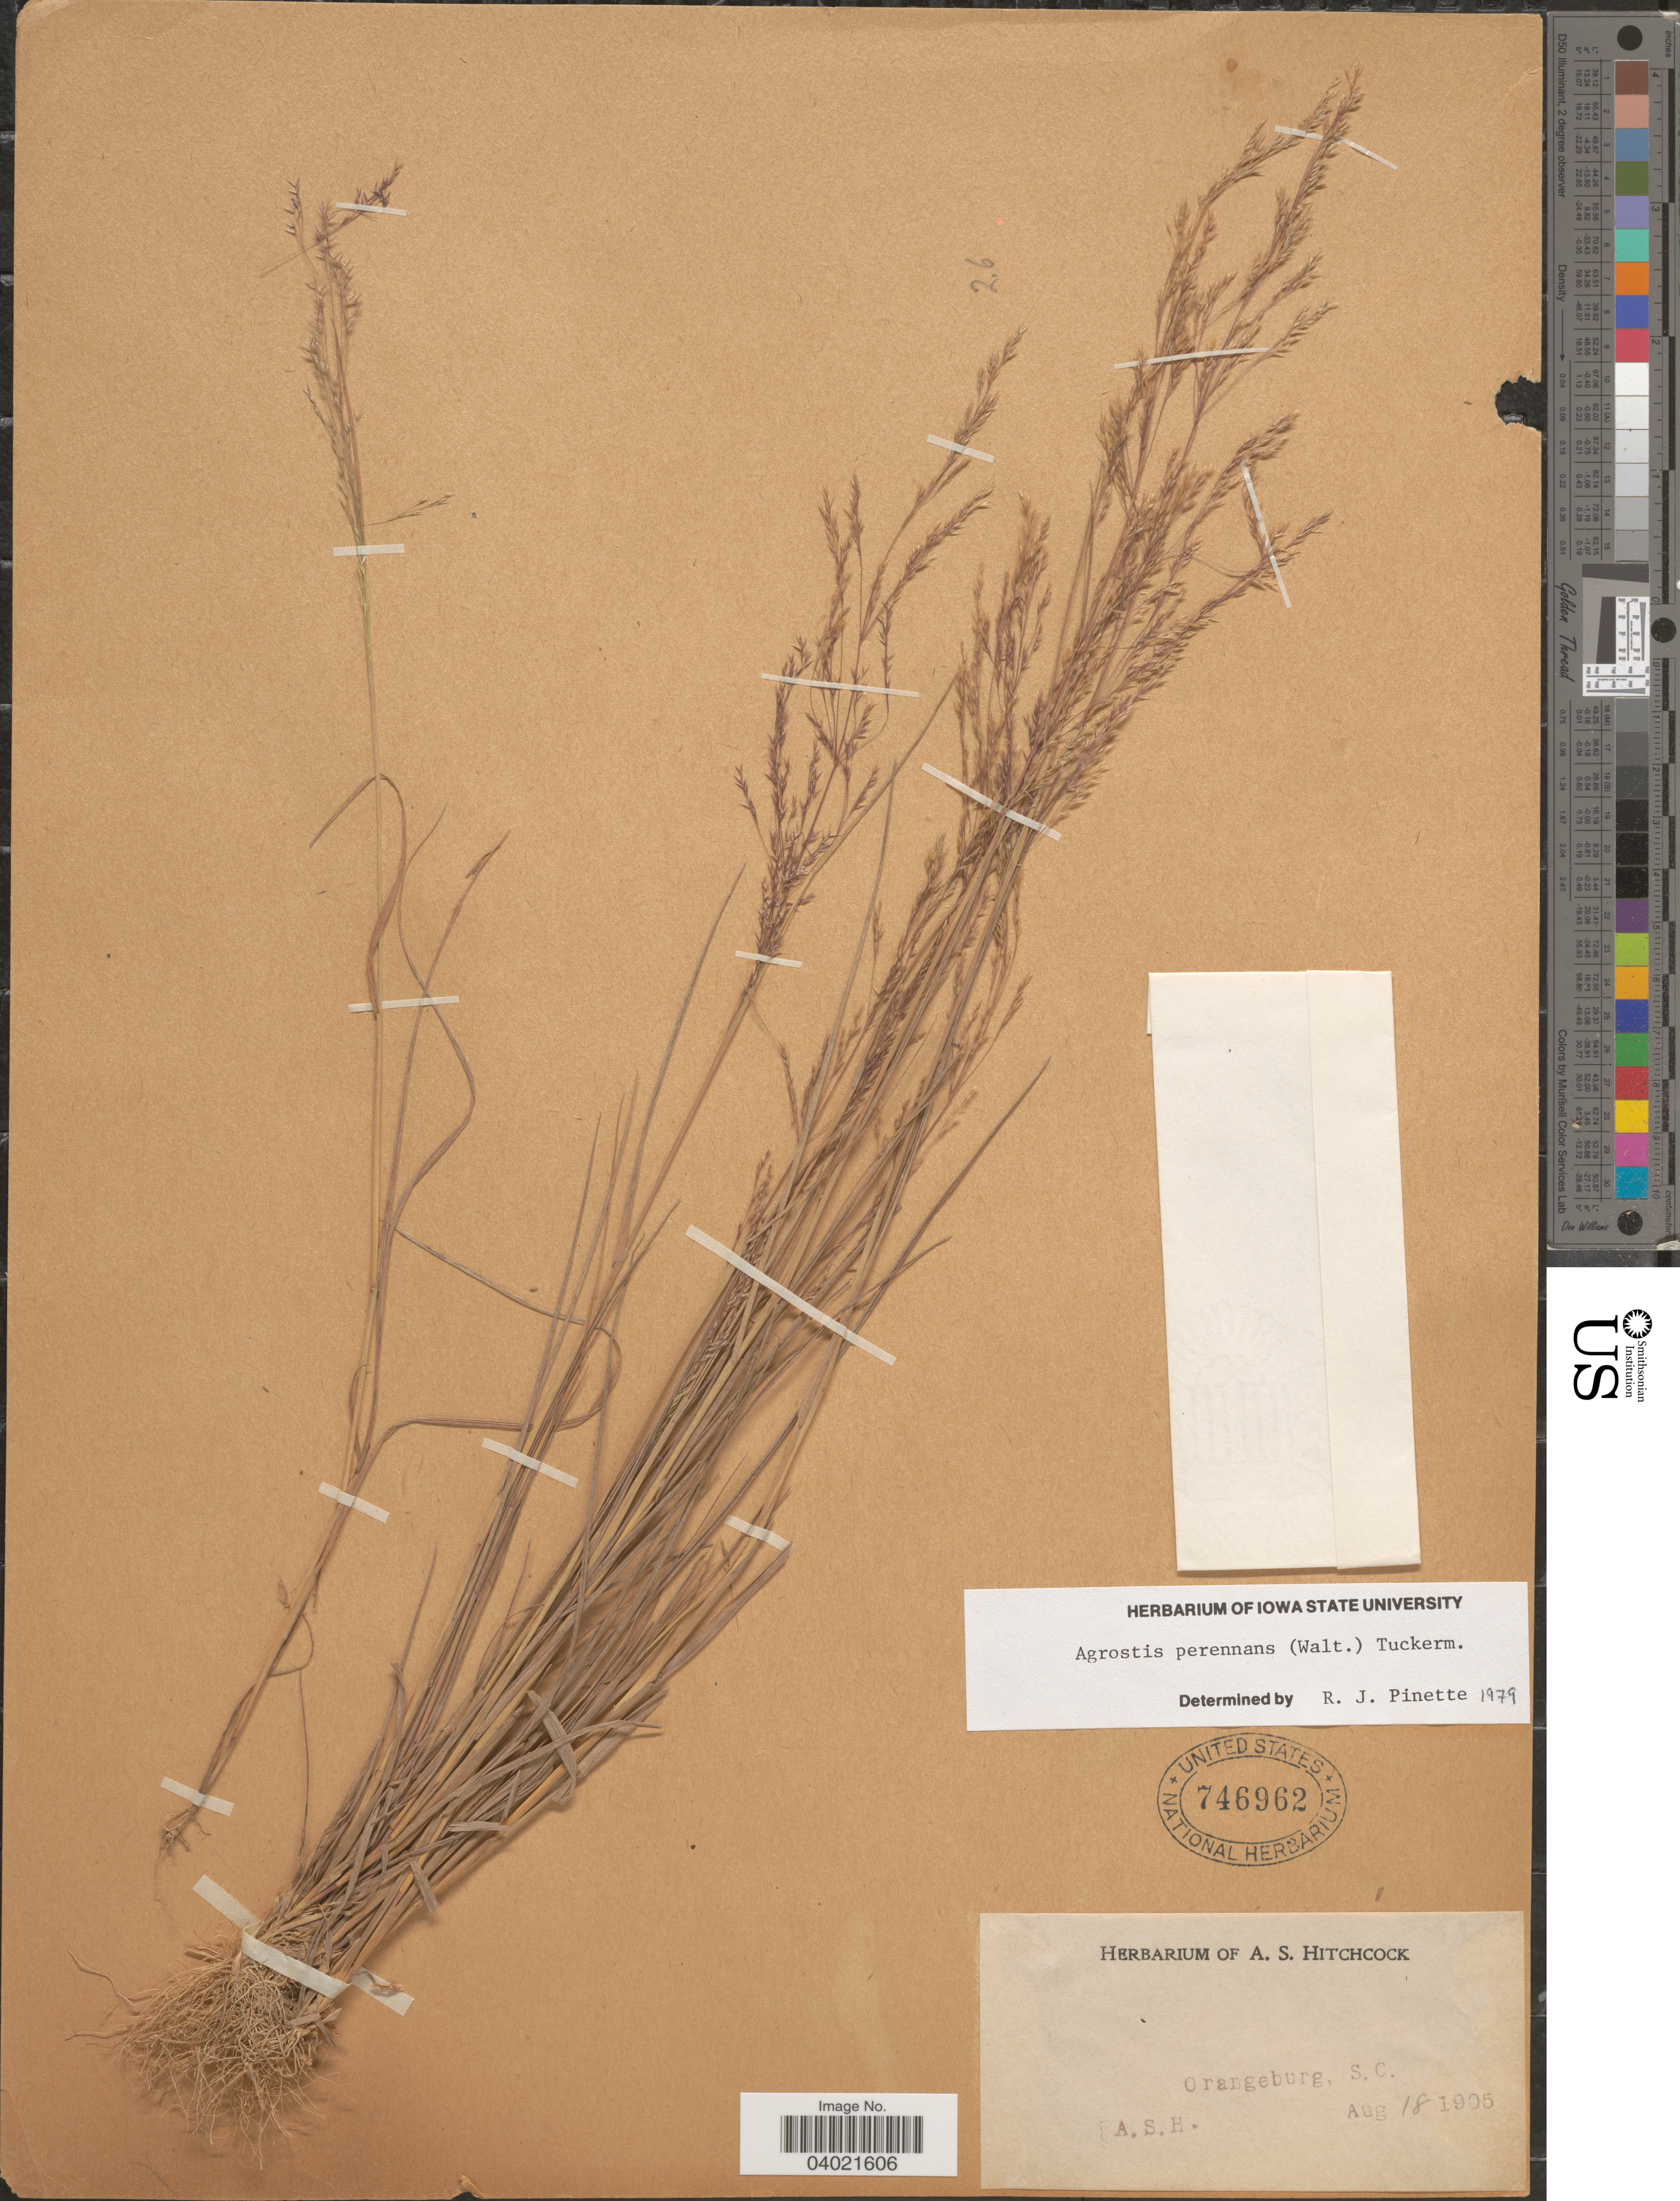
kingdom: Plantae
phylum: Tracheophyta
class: Liliopsida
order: Poales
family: Poaceae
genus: Agrostis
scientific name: Agrostis perennans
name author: (Walter) Tuck.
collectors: A. S. Hitchcock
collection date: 1905-08-18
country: United States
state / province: South Carolina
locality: Orangeburg.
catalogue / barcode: US 746962